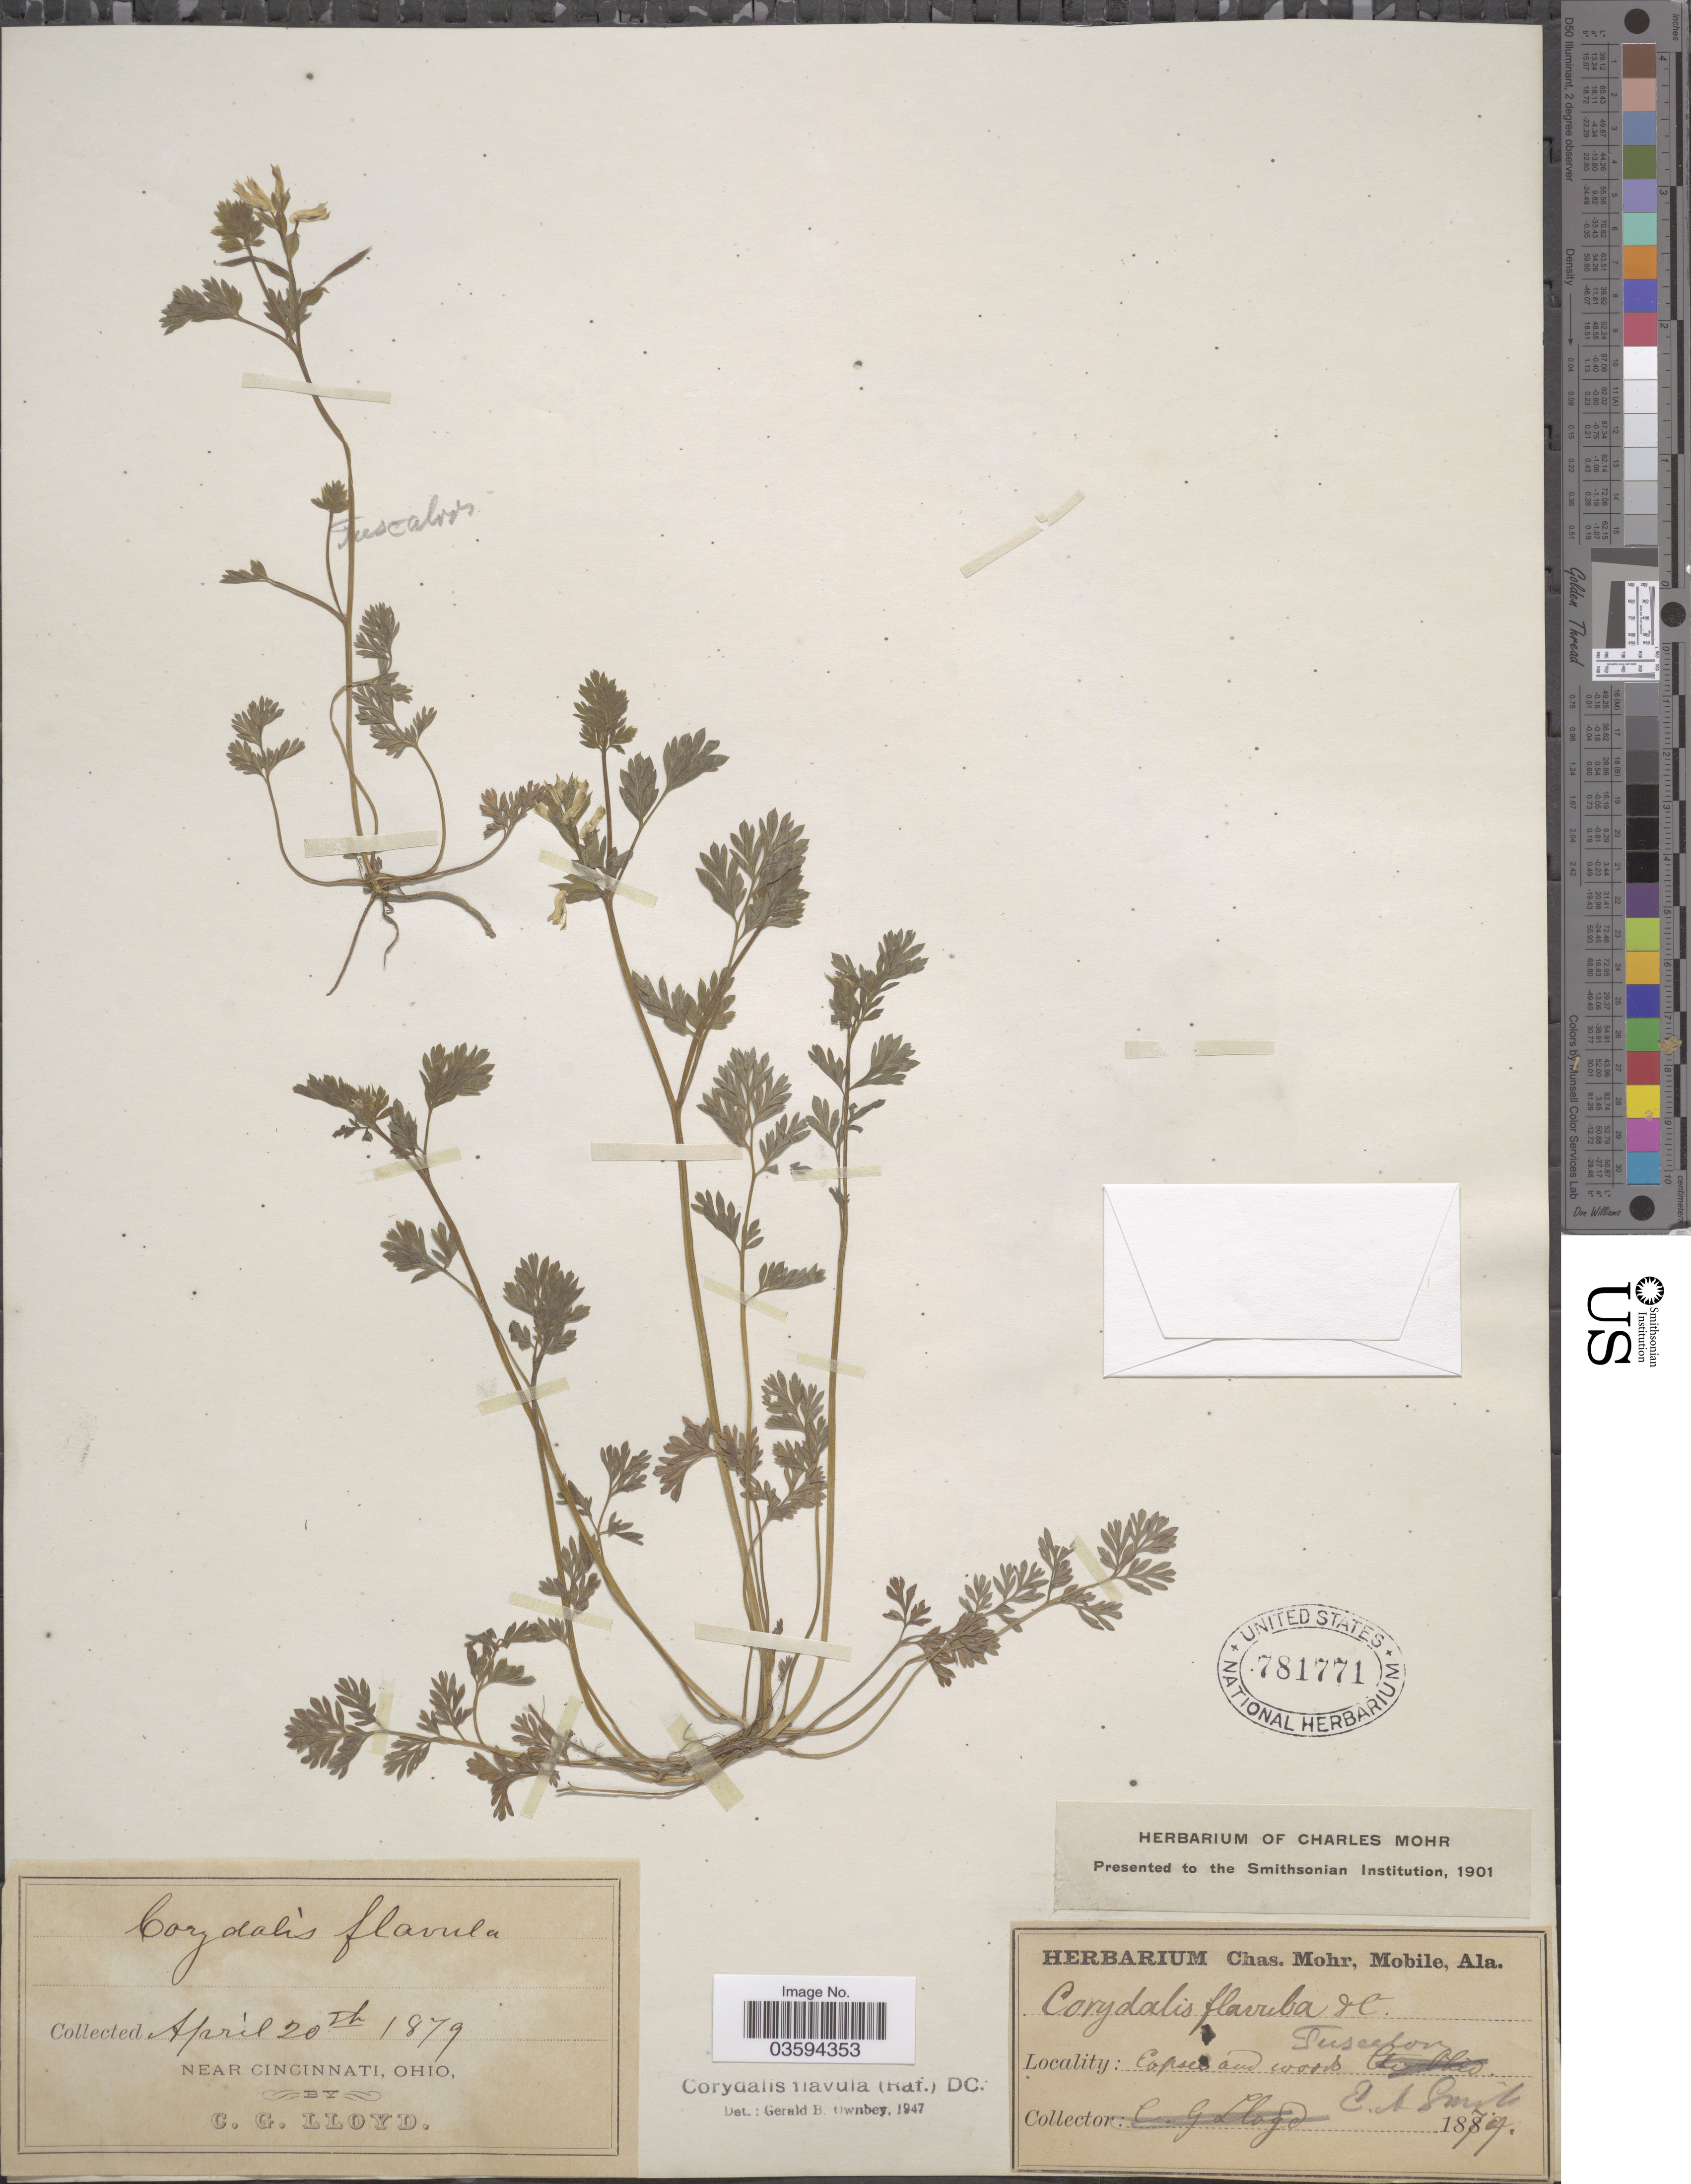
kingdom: Plantae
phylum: Tracheophyta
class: Magnoliopsida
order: Ranunculales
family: Papaveraceae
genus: Corydalis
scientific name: Corydalis flavula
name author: (Raf.) DC.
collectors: C. G. Lloyd & E. A. Smith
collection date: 1879-04-20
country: United States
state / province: Ohio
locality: Near Cincinnati, Tuscaton [interpreted].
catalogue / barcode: US 781771